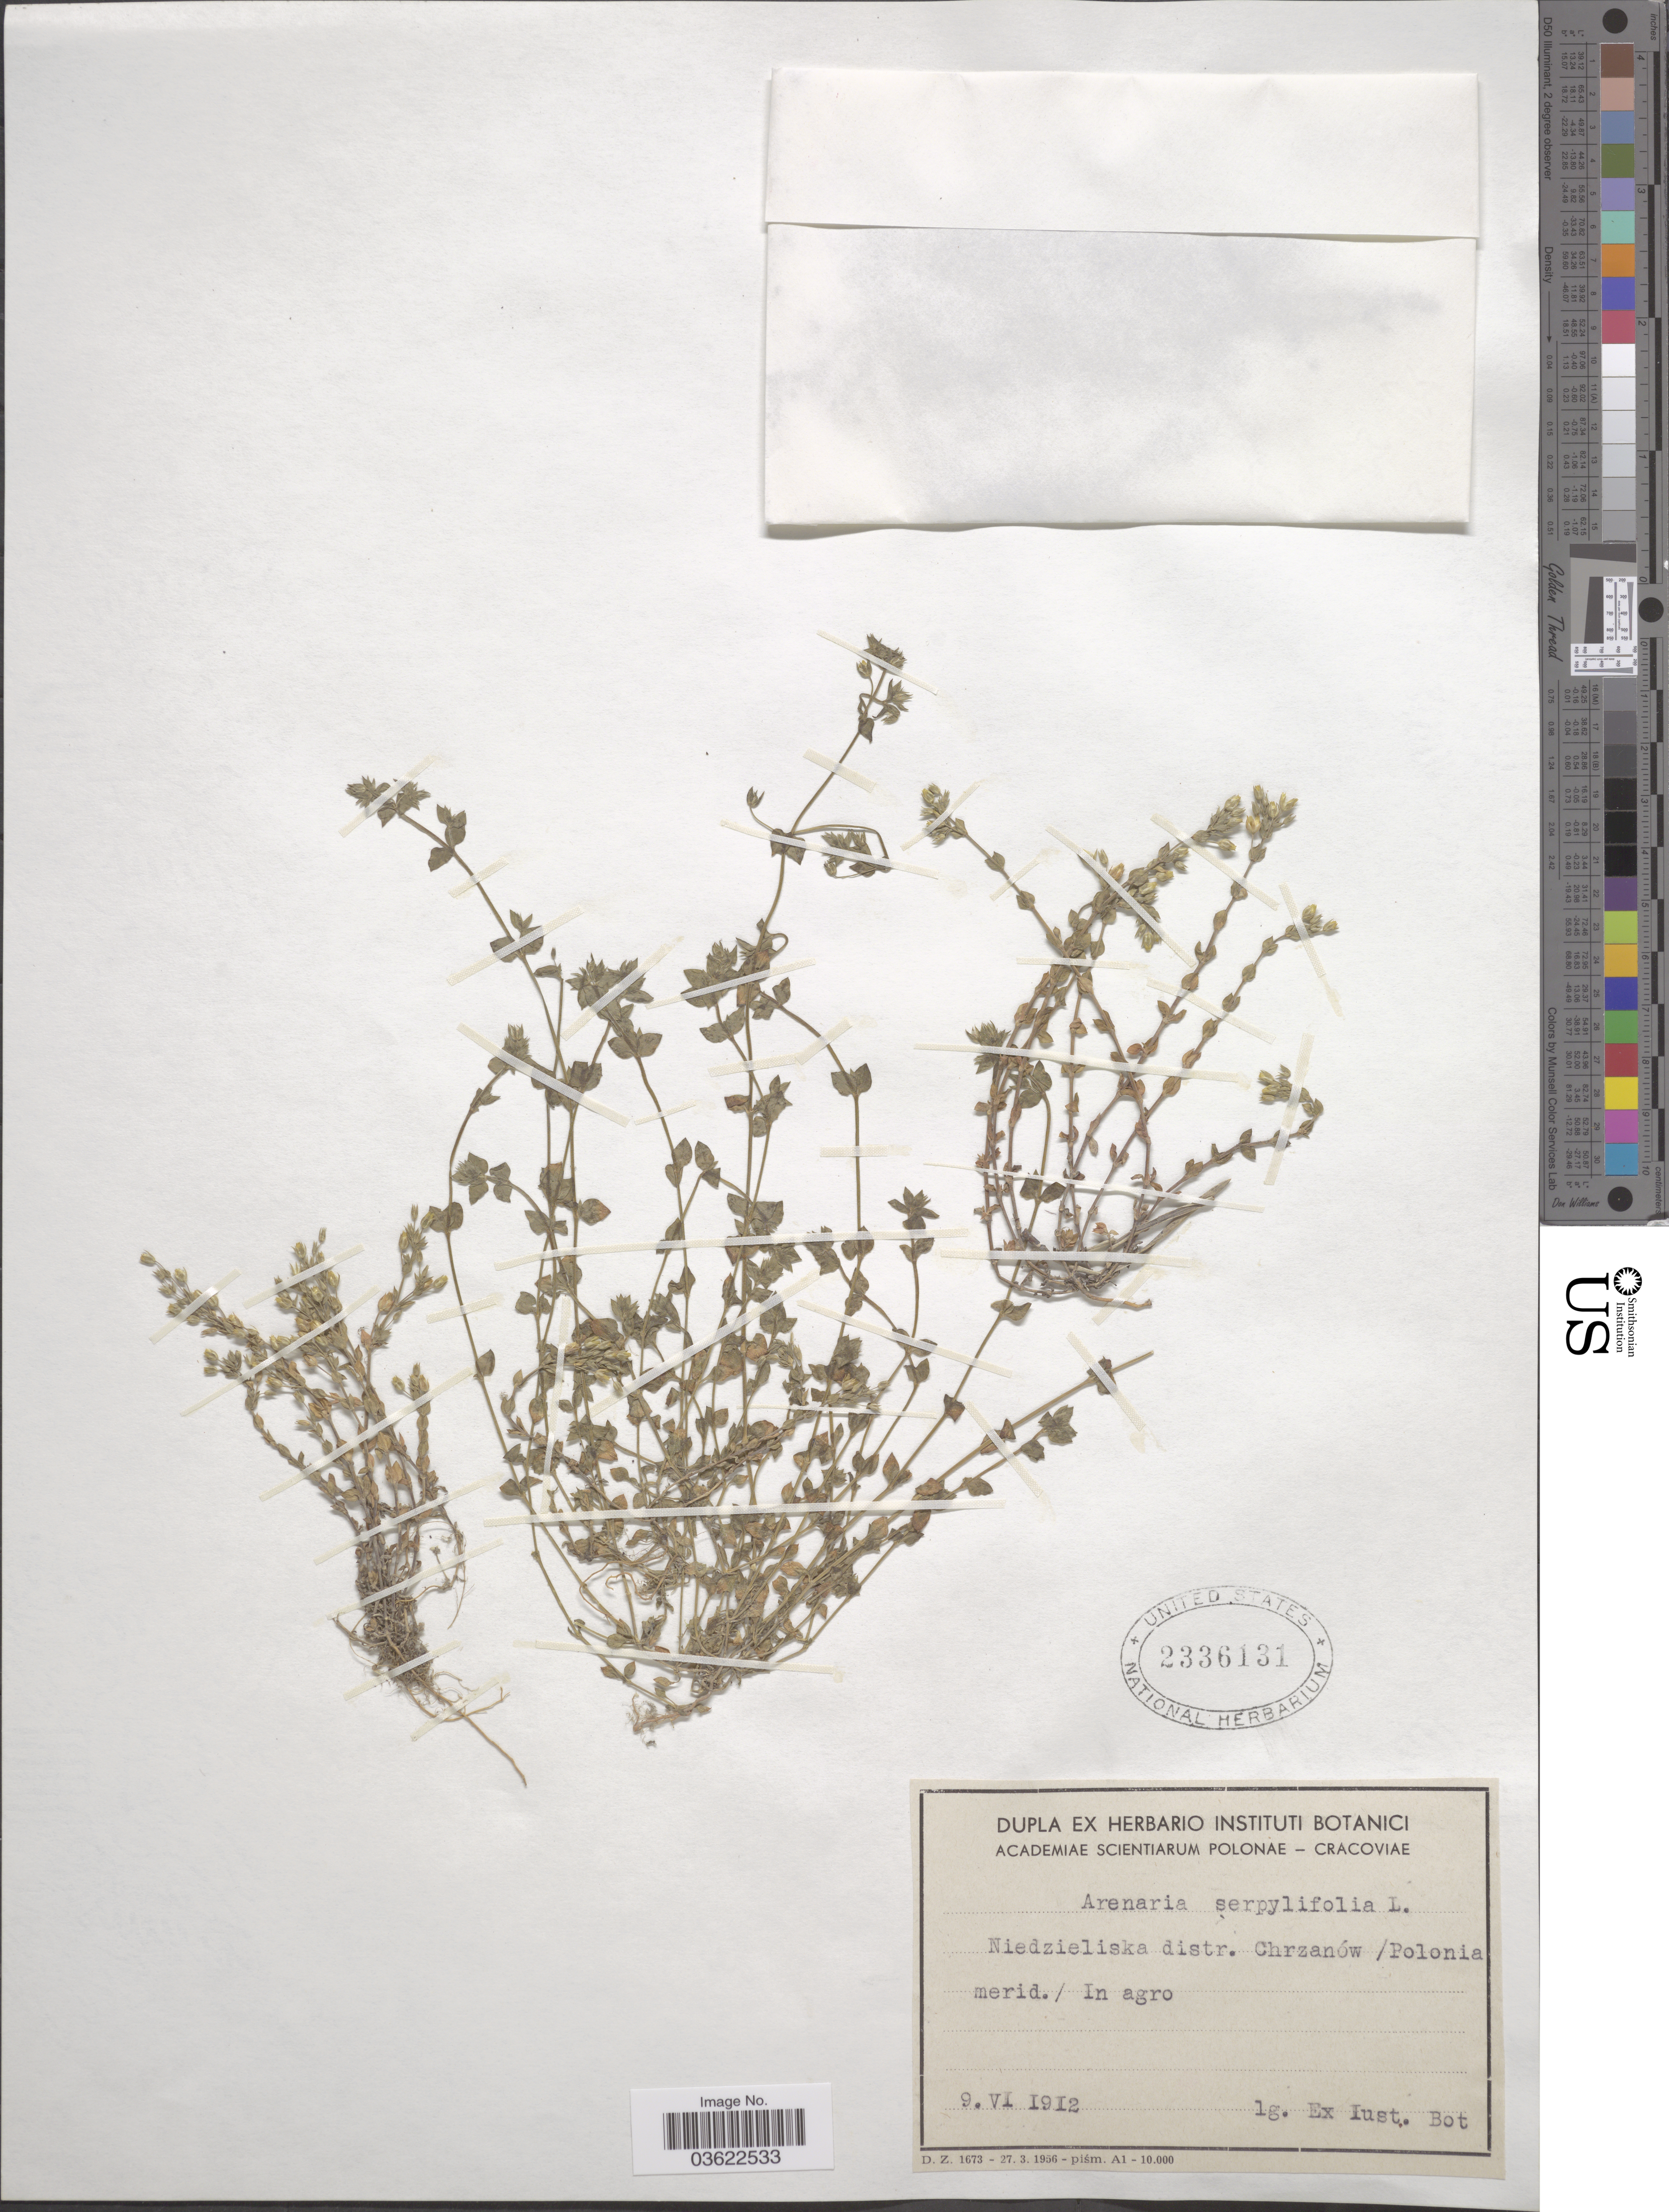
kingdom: Plantae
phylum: Tracheophyta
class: Magnoliopsida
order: Caryophyllales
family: Caryophyllaceae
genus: Arenaria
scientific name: Arenaria serpyllifolia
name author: L.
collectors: Ex. Inst. Bot.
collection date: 1912-06-09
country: Poland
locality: Niedzieliska distr. Chrzanów/ Polonia meid.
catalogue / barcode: US 2336131